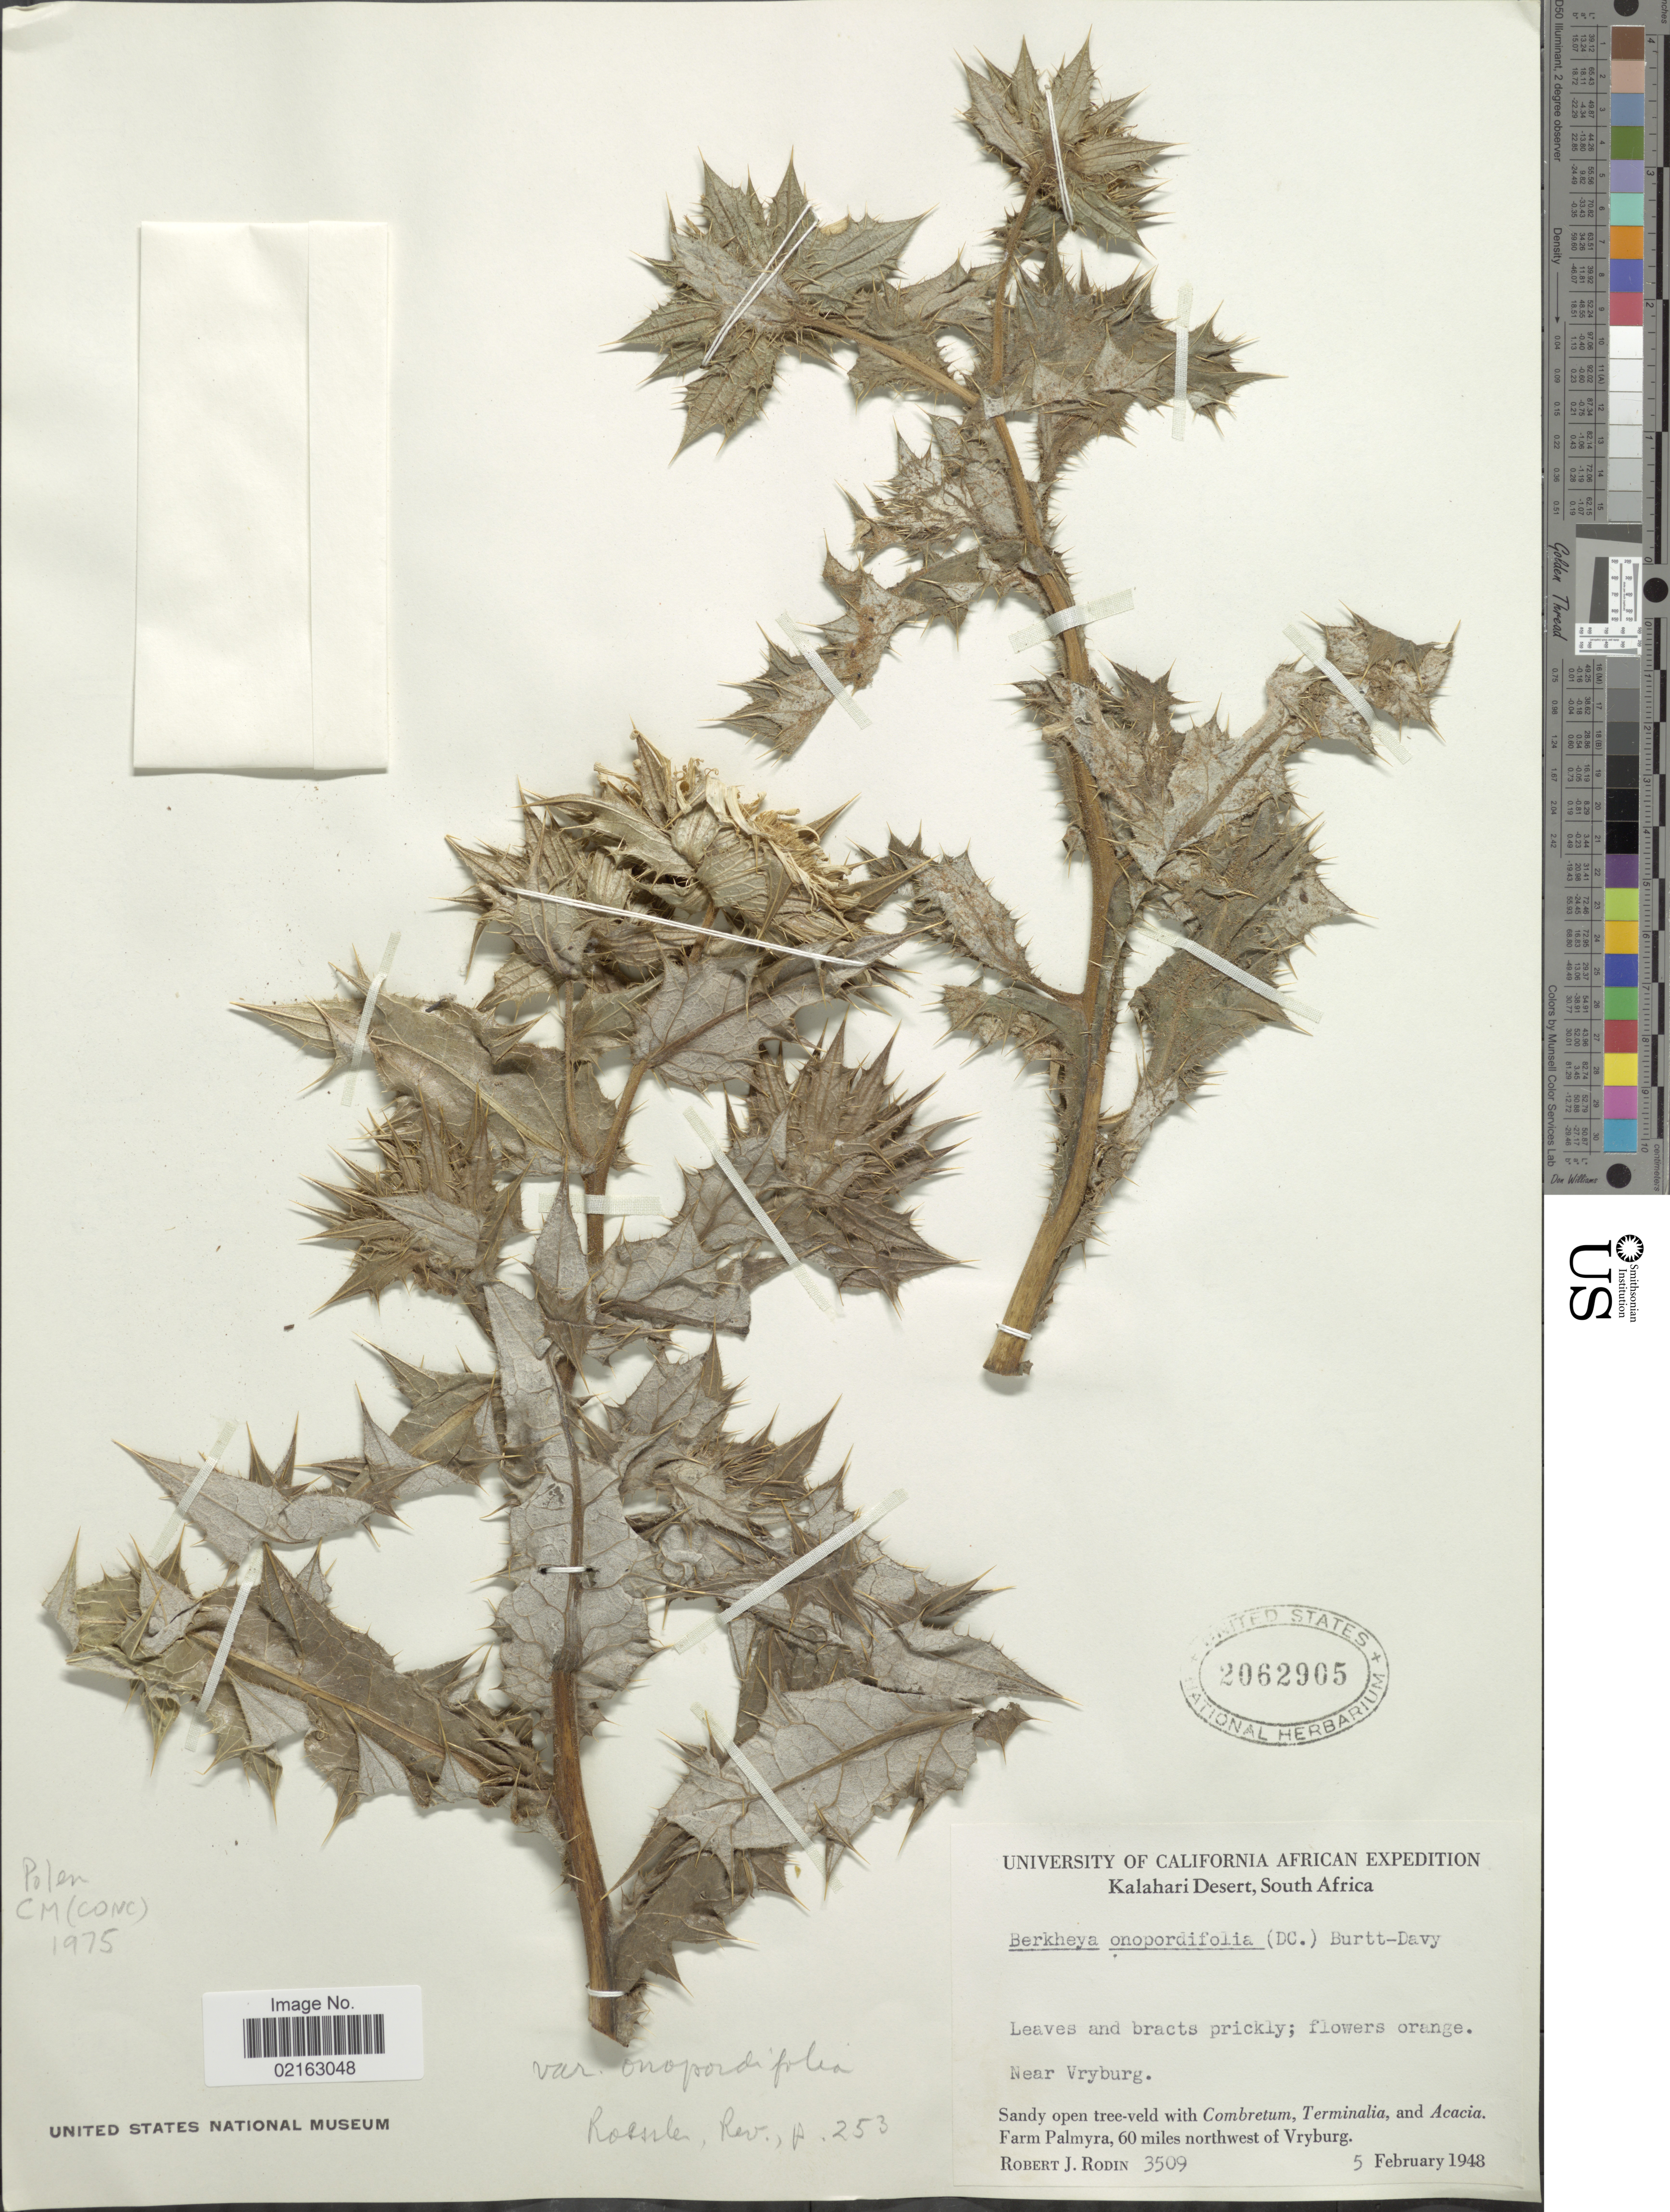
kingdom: Plantae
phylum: Tracheophyta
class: Magnoliopsida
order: Asterales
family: Asteraceae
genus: Berkheya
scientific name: Berkheya onopordifolia var. onopordifolia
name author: (DC.) O. Hoffm. ex Burtt Davy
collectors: R. J. Rodin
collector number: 3509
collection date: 1948-02-05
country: South Africa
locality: Kalahari Desert, South Africa. Near Vryburg. Farm Palmyra, 60 miles northwest of Vryburg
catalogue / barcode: US 2062905